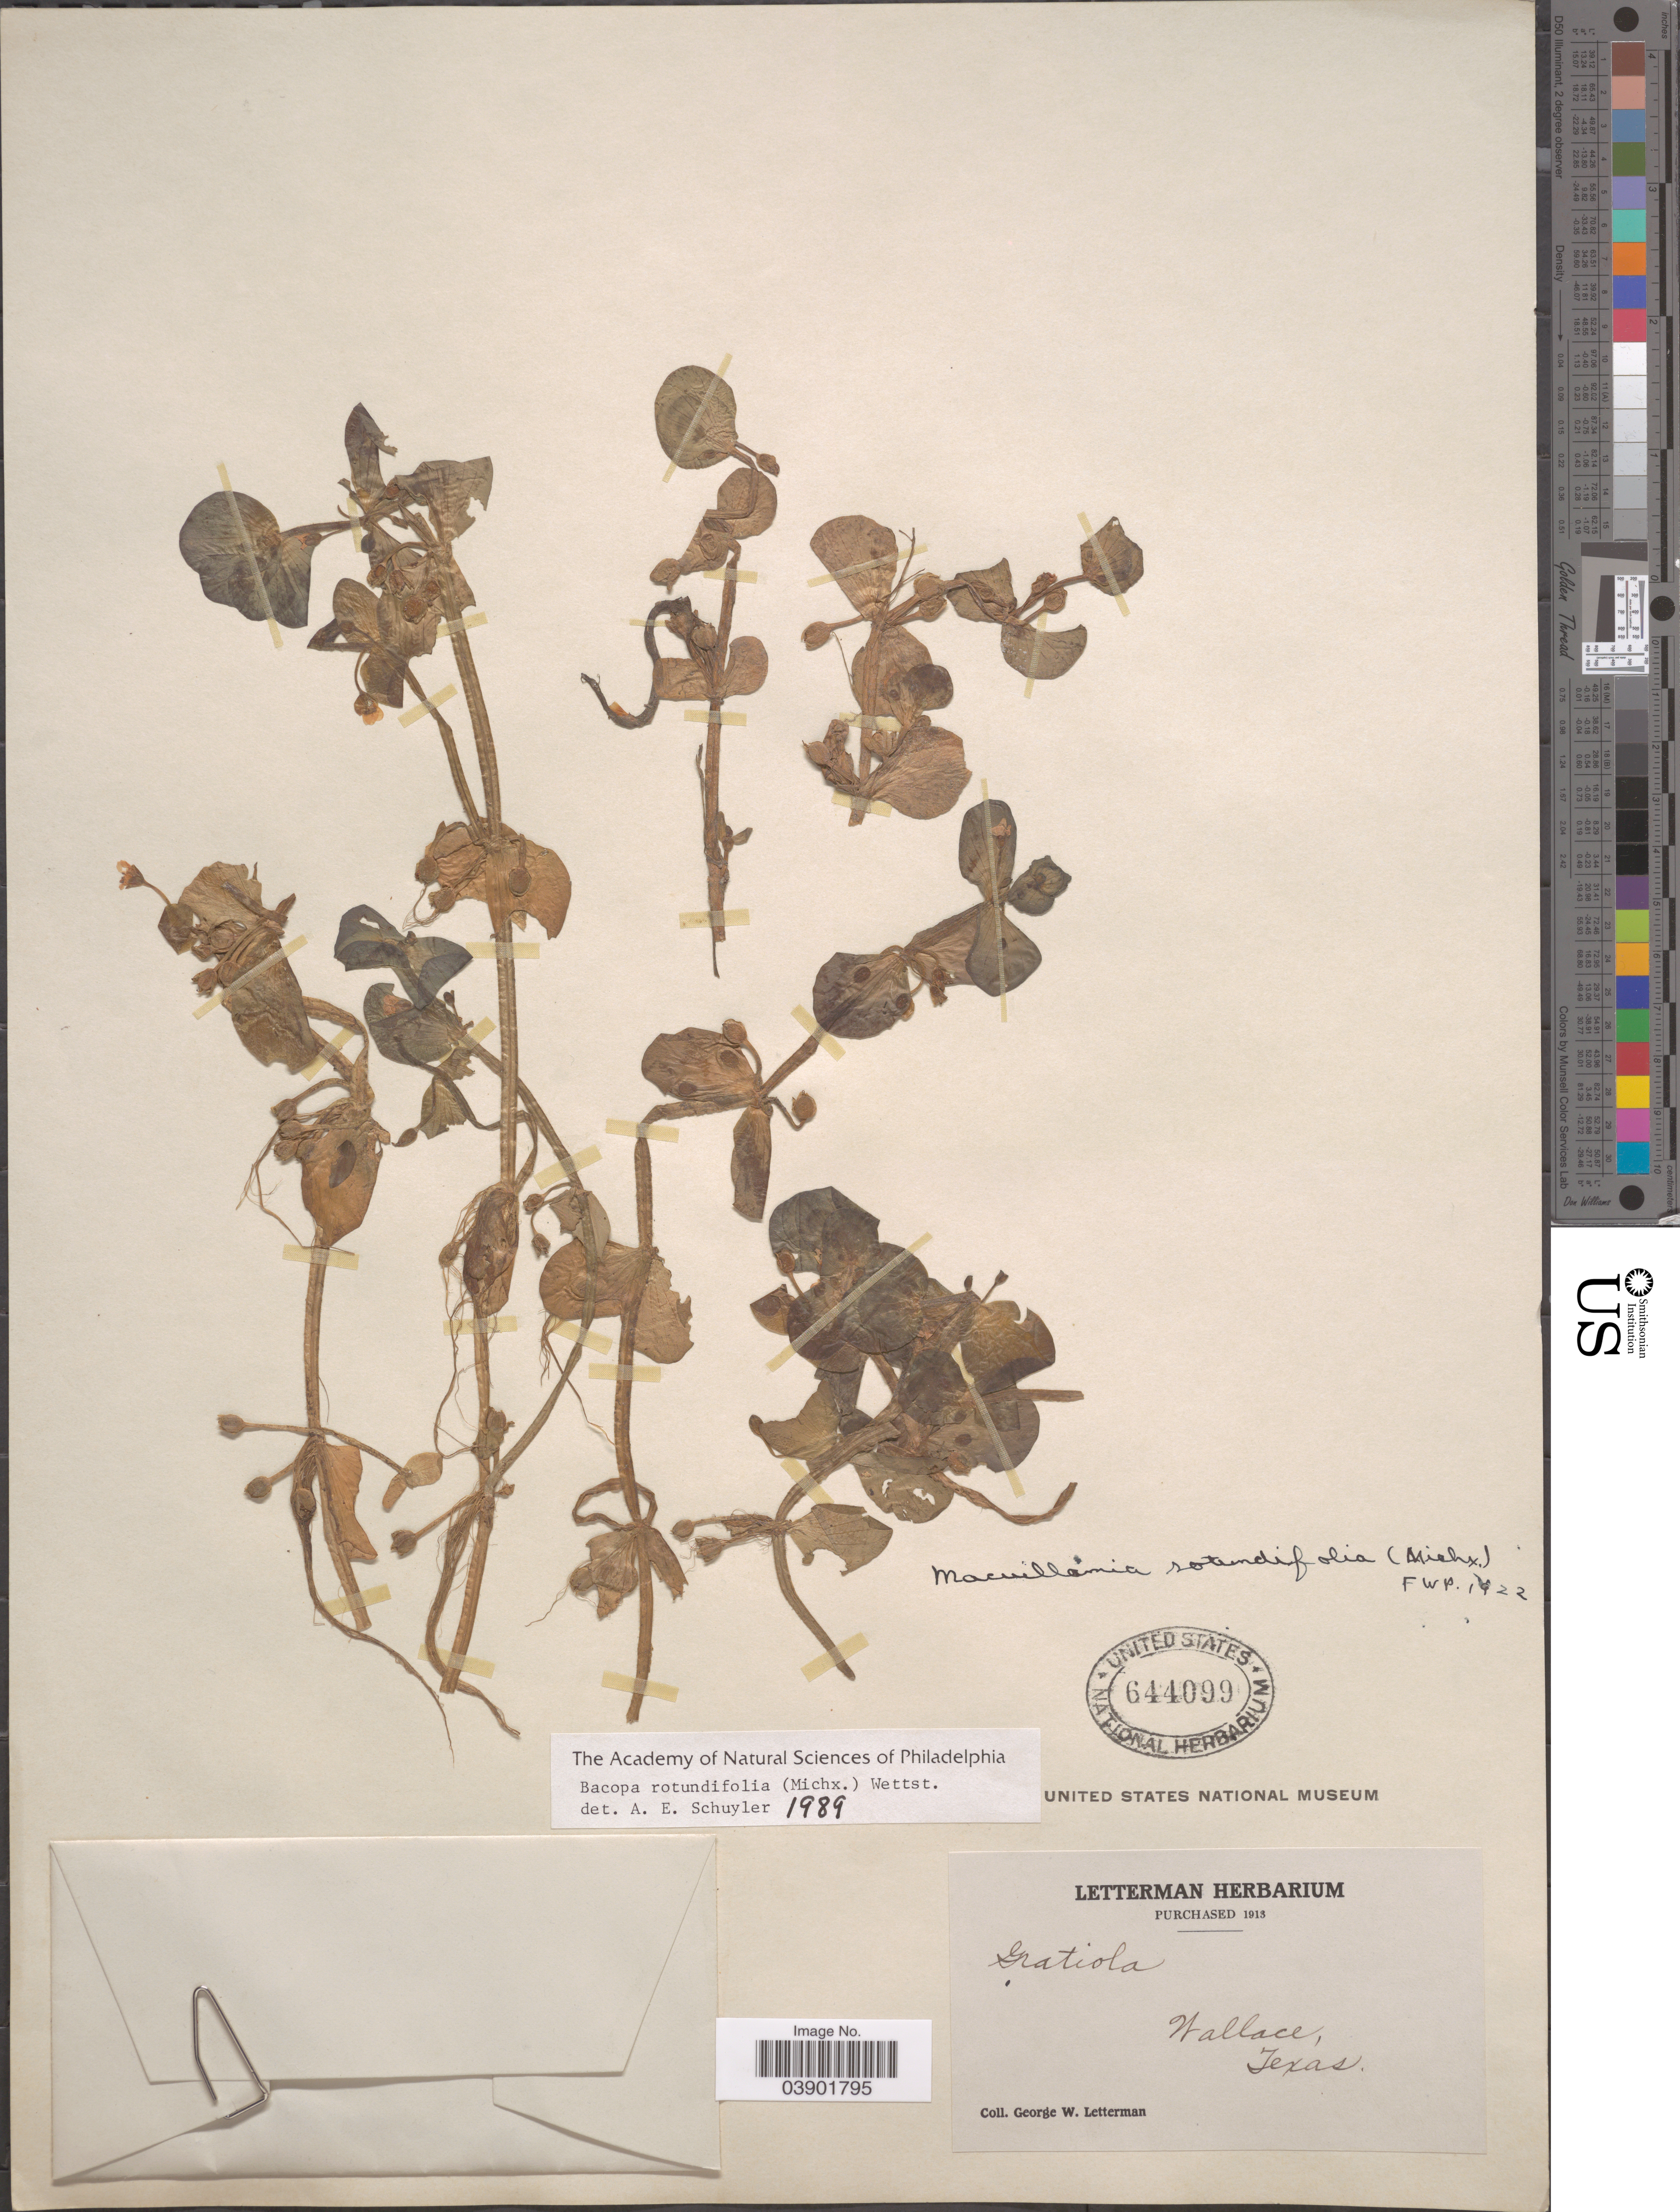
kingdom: Plantae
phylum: Tracheophyta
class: Magnoliopsida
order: Lamiales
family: Plantaginaceae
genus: Bacopa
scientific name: Bacopa rotundifolia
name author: (Michx.) Wettst.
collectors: G. W. Letterman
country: United States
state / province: Texas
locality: Wallace.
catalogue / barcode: US 644099